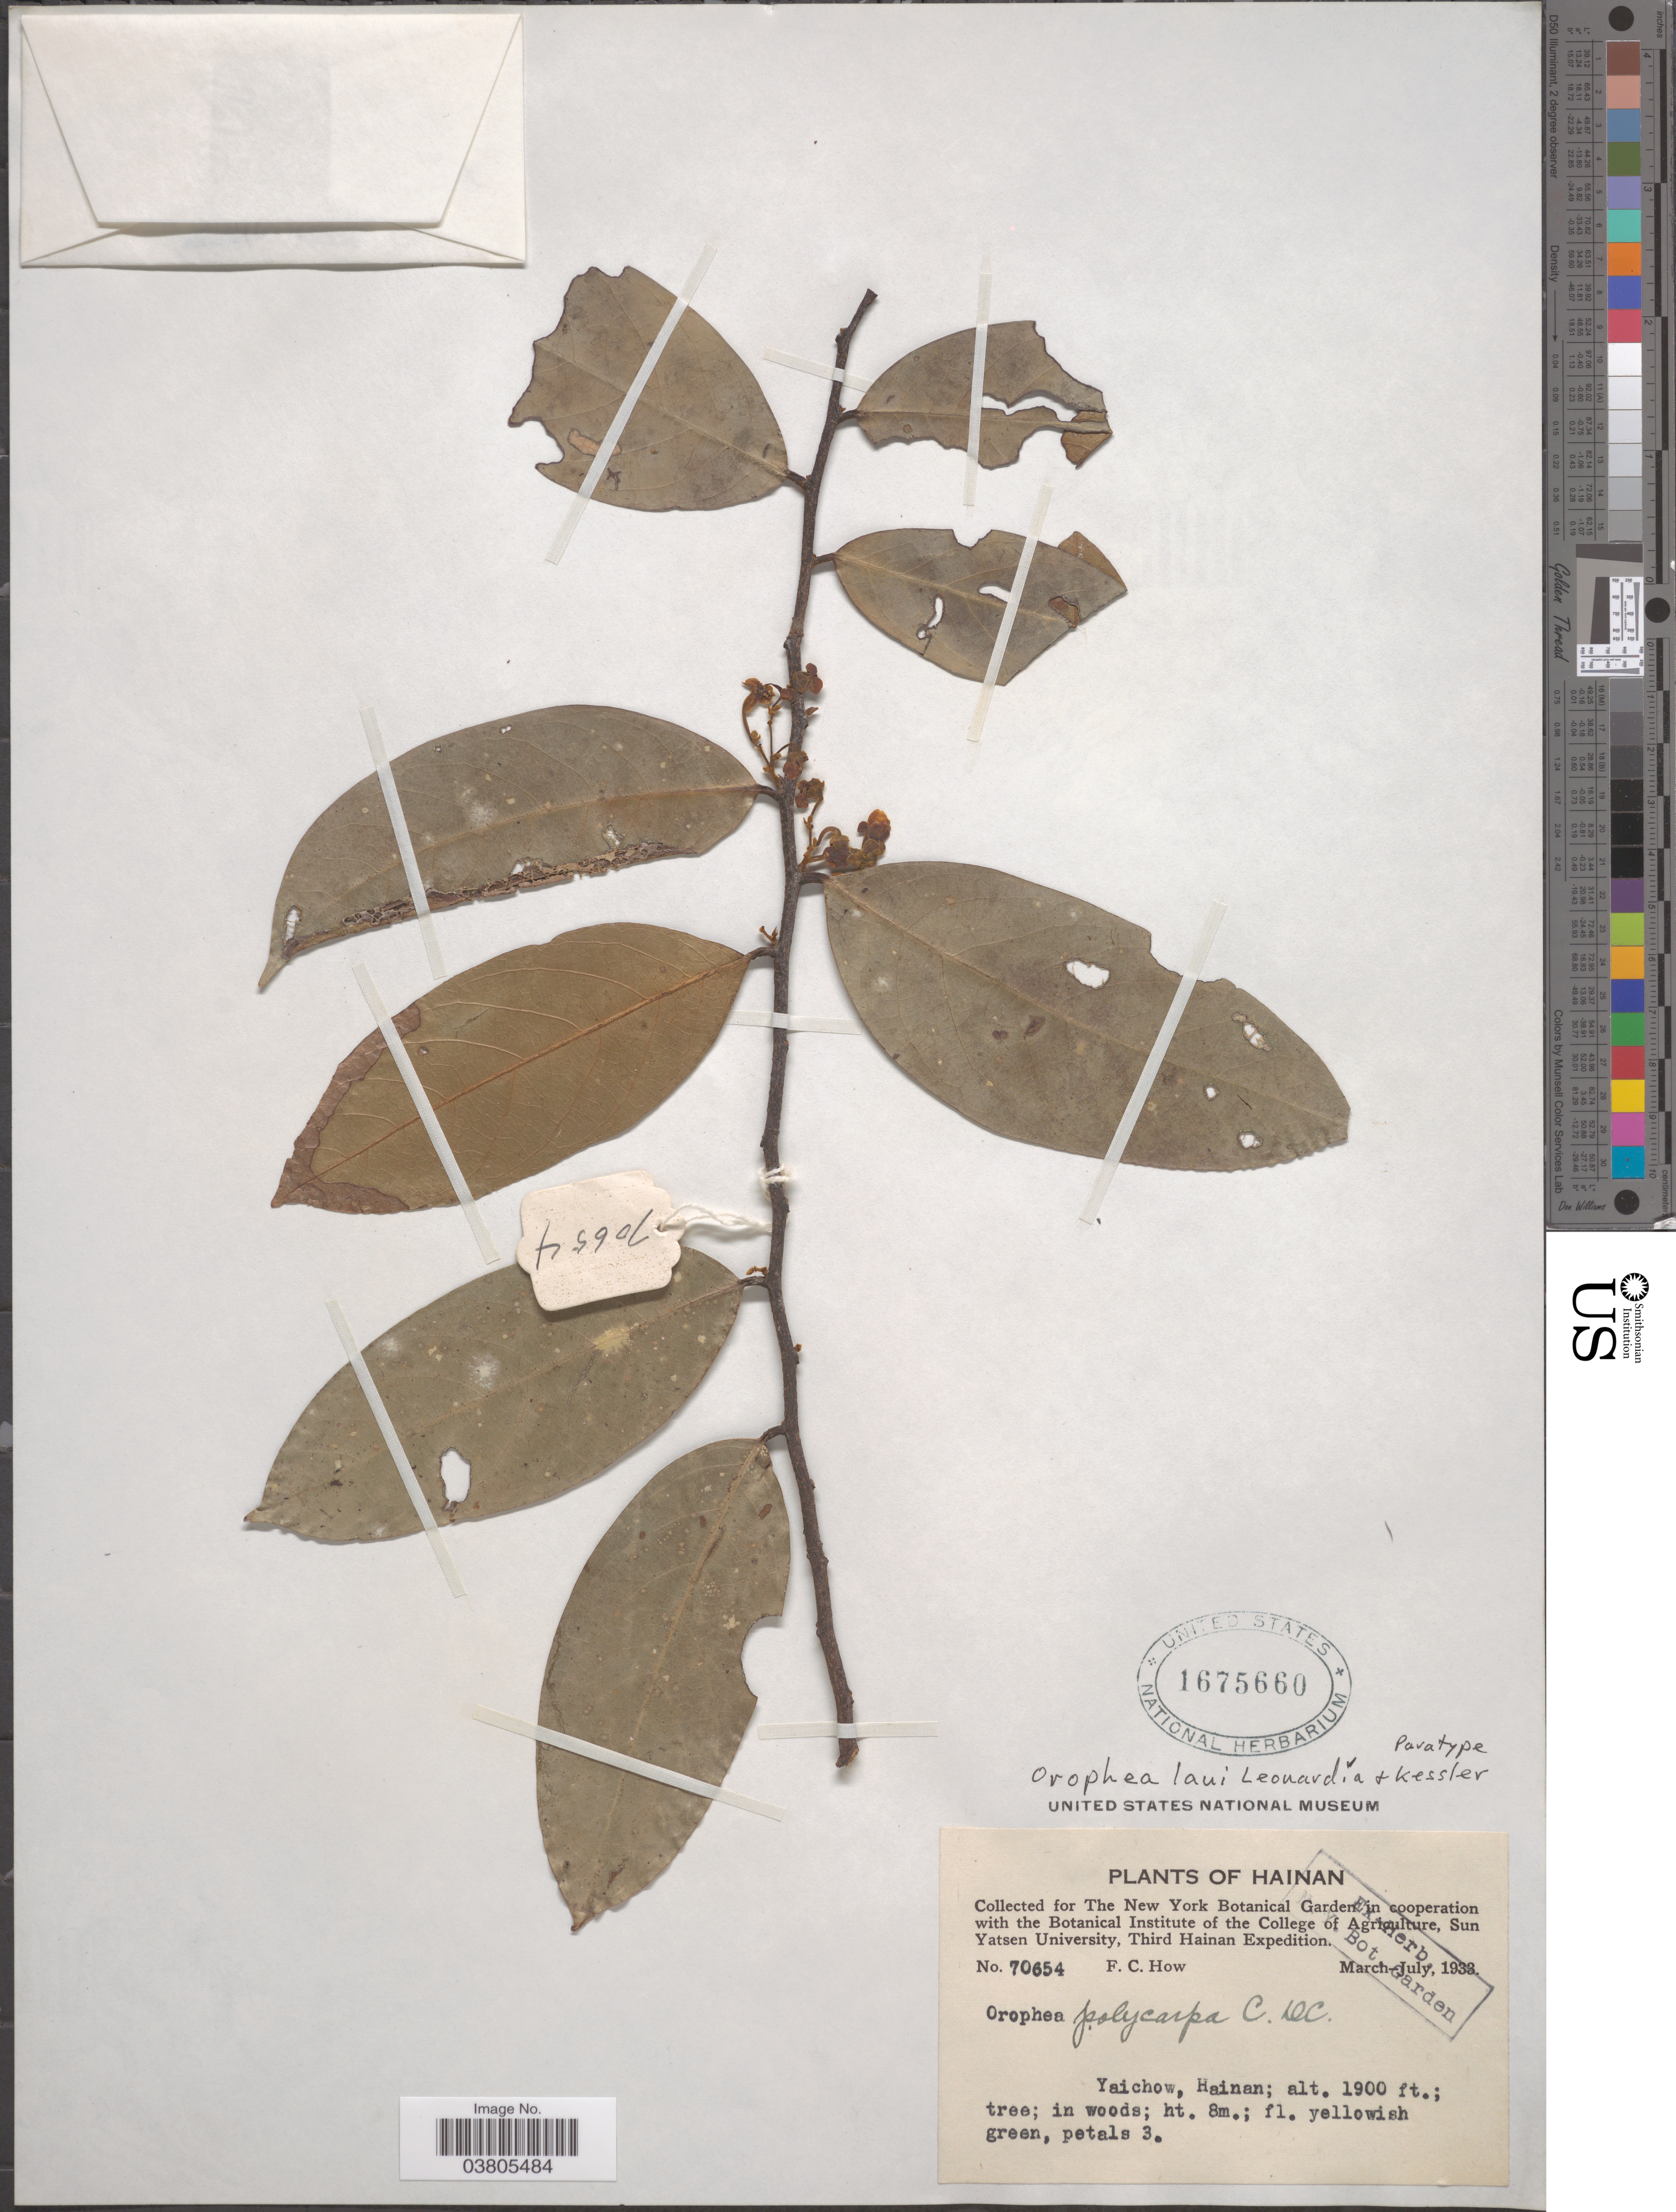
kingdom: Plantae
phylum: Tracheophyta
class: Magnoliopsida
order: Magnoliales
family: Annonaceae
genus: Orophea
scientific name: Orophea laui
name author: Leonardia & Kessler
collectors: F. C. How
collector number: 70654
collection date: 1933-03/1933-07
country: China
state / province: Hainan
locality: Yaichow.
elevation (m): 579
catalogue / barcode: US 1675660